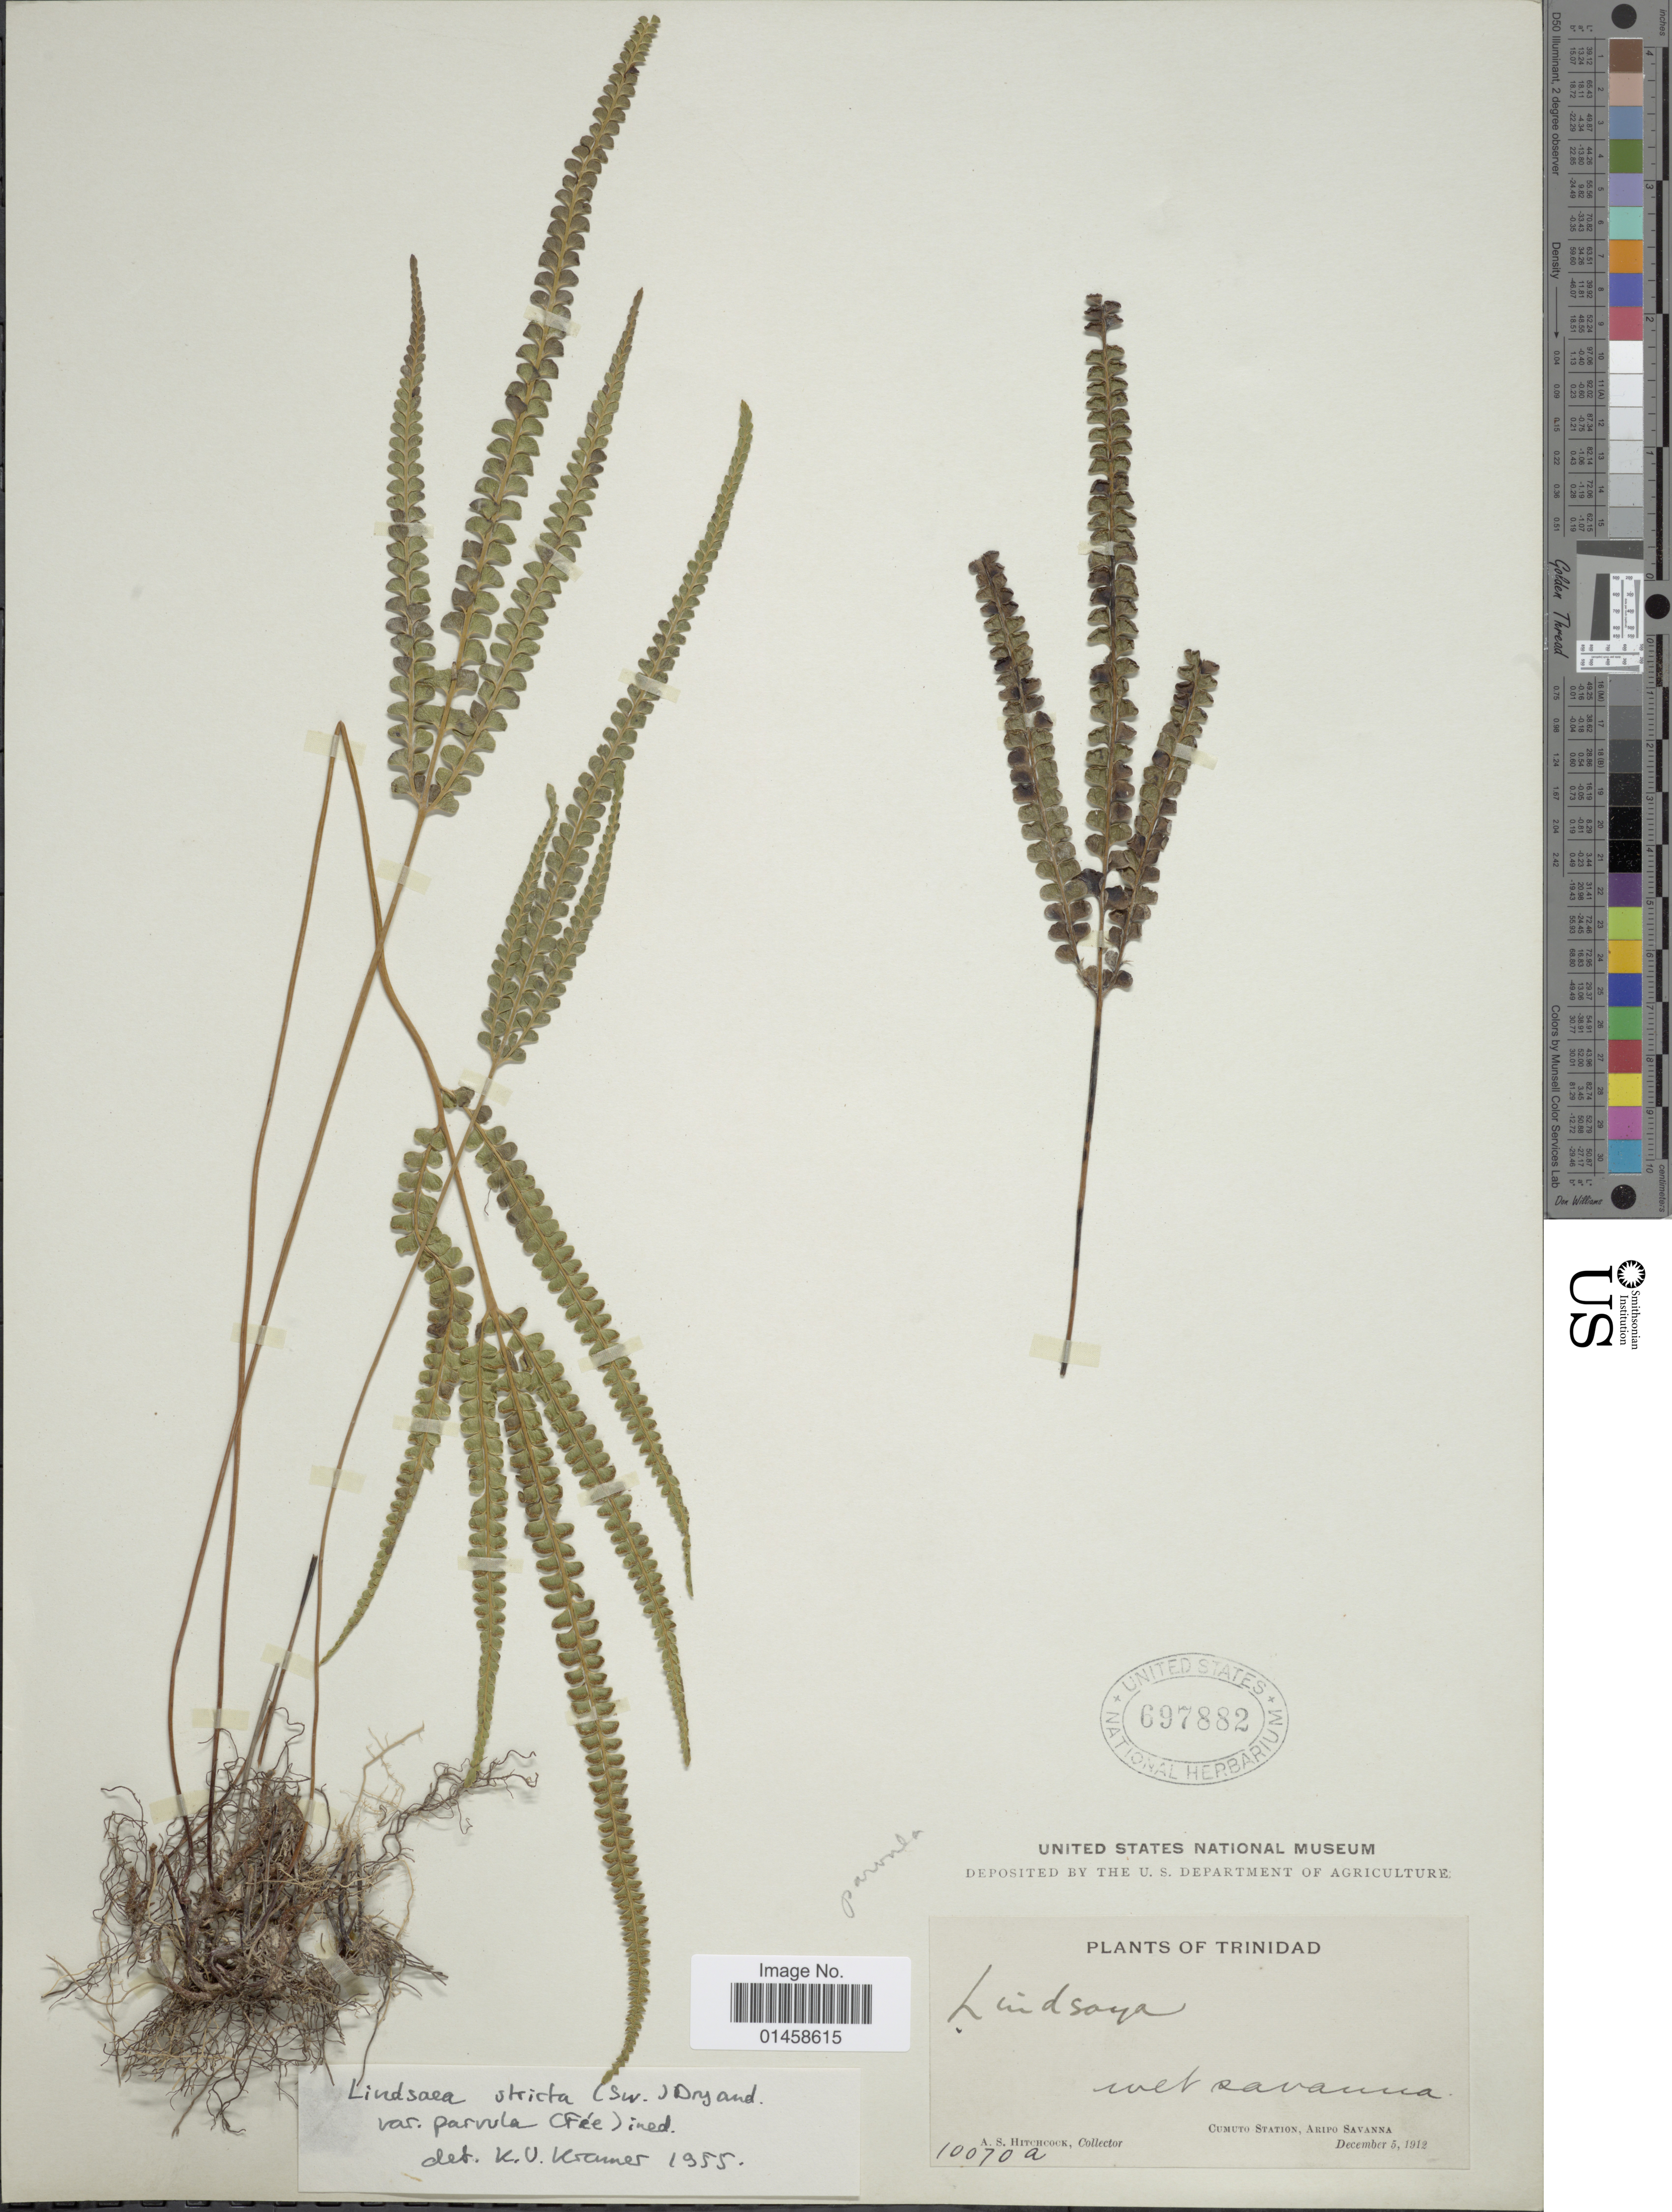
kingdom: Plantae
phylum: Tracheophyta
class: Polypodiopsida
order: Polypodiales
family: Lindsaeaceae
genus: Lindsaea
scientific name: Lindsaea stricta var. parvula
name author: (Fée) K.U. Kramer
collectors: A. S. Hitchcock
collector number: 10070a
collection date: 1912-12-05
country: Trinidad and Tobago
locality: Trinidad, Cumuto Station, Aripo Savanna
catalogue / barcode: US 697882